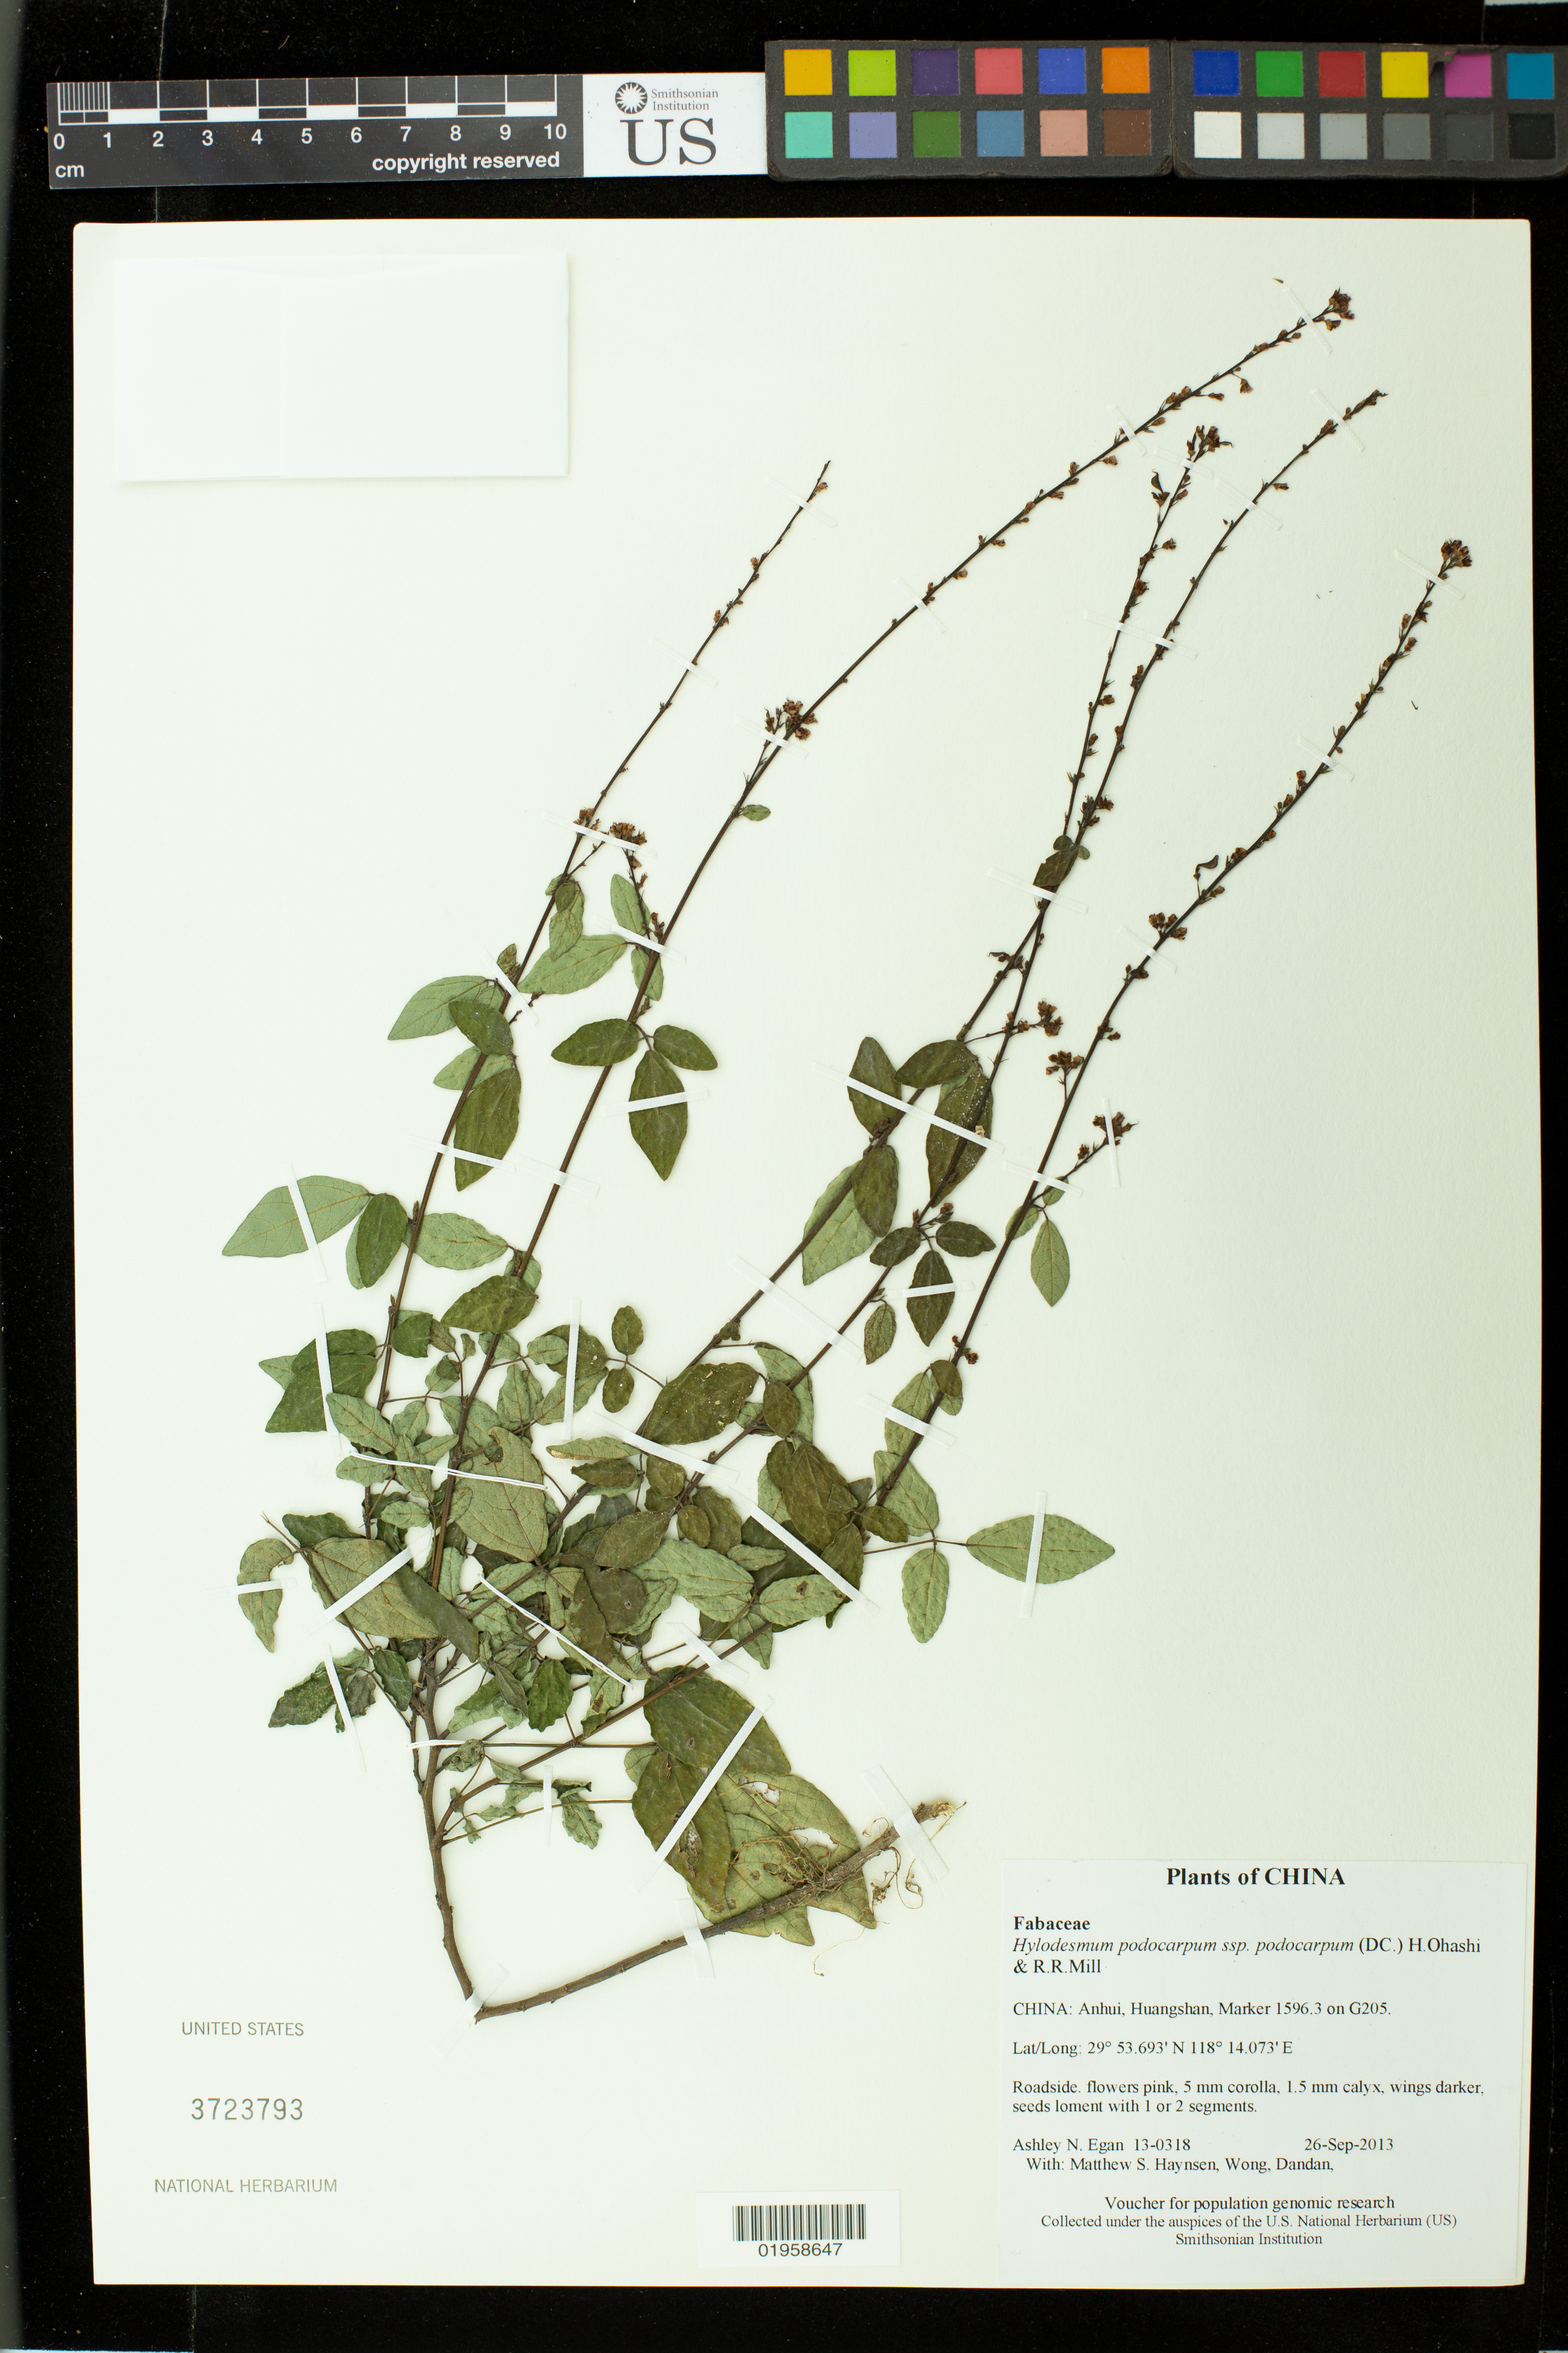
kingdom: Plantae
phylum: Tracheophyta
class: Magnoliopsida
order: Fabales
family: Fabaceae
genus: Hylodesmum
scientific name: Hylodesmum podocarpum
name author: (DC.) H. Ohashi & R.R. Mill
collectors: A. N. Egan, M. Hansen & D. Wong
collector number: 13-0318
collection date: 2013-09-26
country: China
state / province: Anhui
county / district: Huangshan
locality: Marker 1596.3 on G205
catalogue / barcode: US 3723793